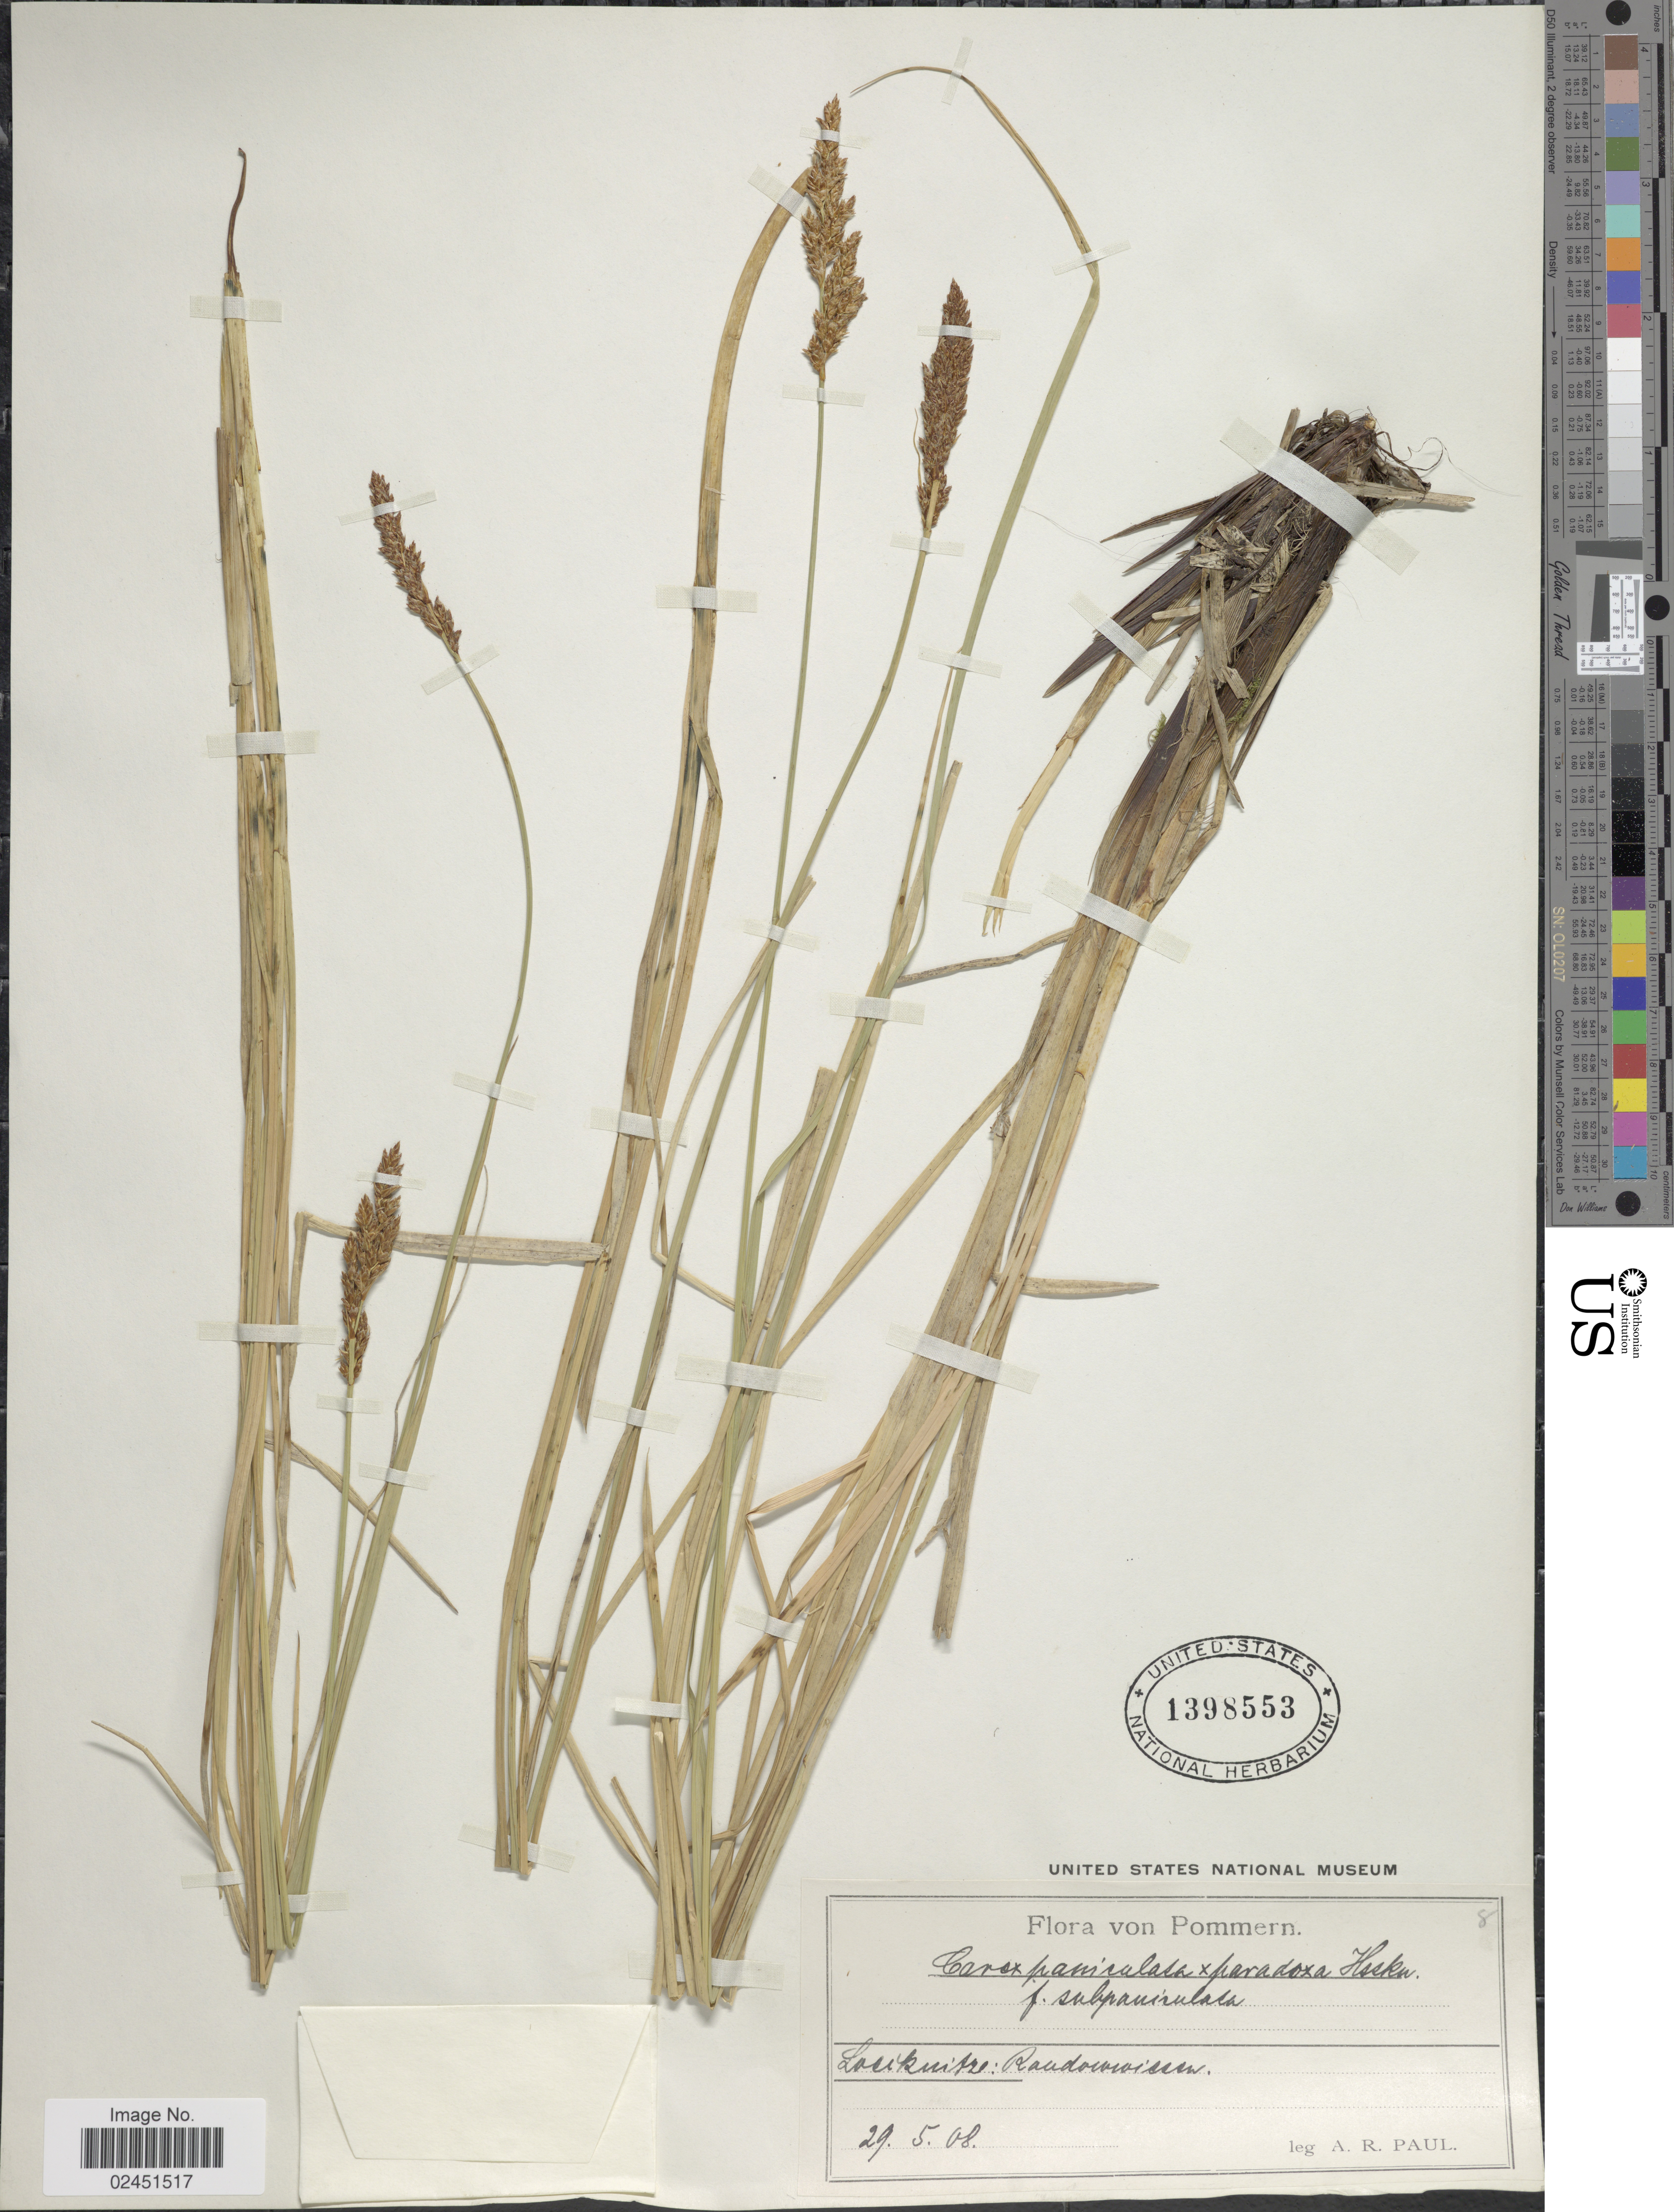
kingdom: Plantae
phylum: Tracheophyta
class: Liliopsida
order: Poales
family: Cyperaceae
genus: Carex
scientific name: Carex paniculata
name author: L.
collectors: A. Paul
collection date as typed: Transcribed d/m/y: 29/5/8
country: Germany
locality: Pommern. Lasikuitze: Raudowwissen [interpreted]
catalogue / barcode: US 1398553